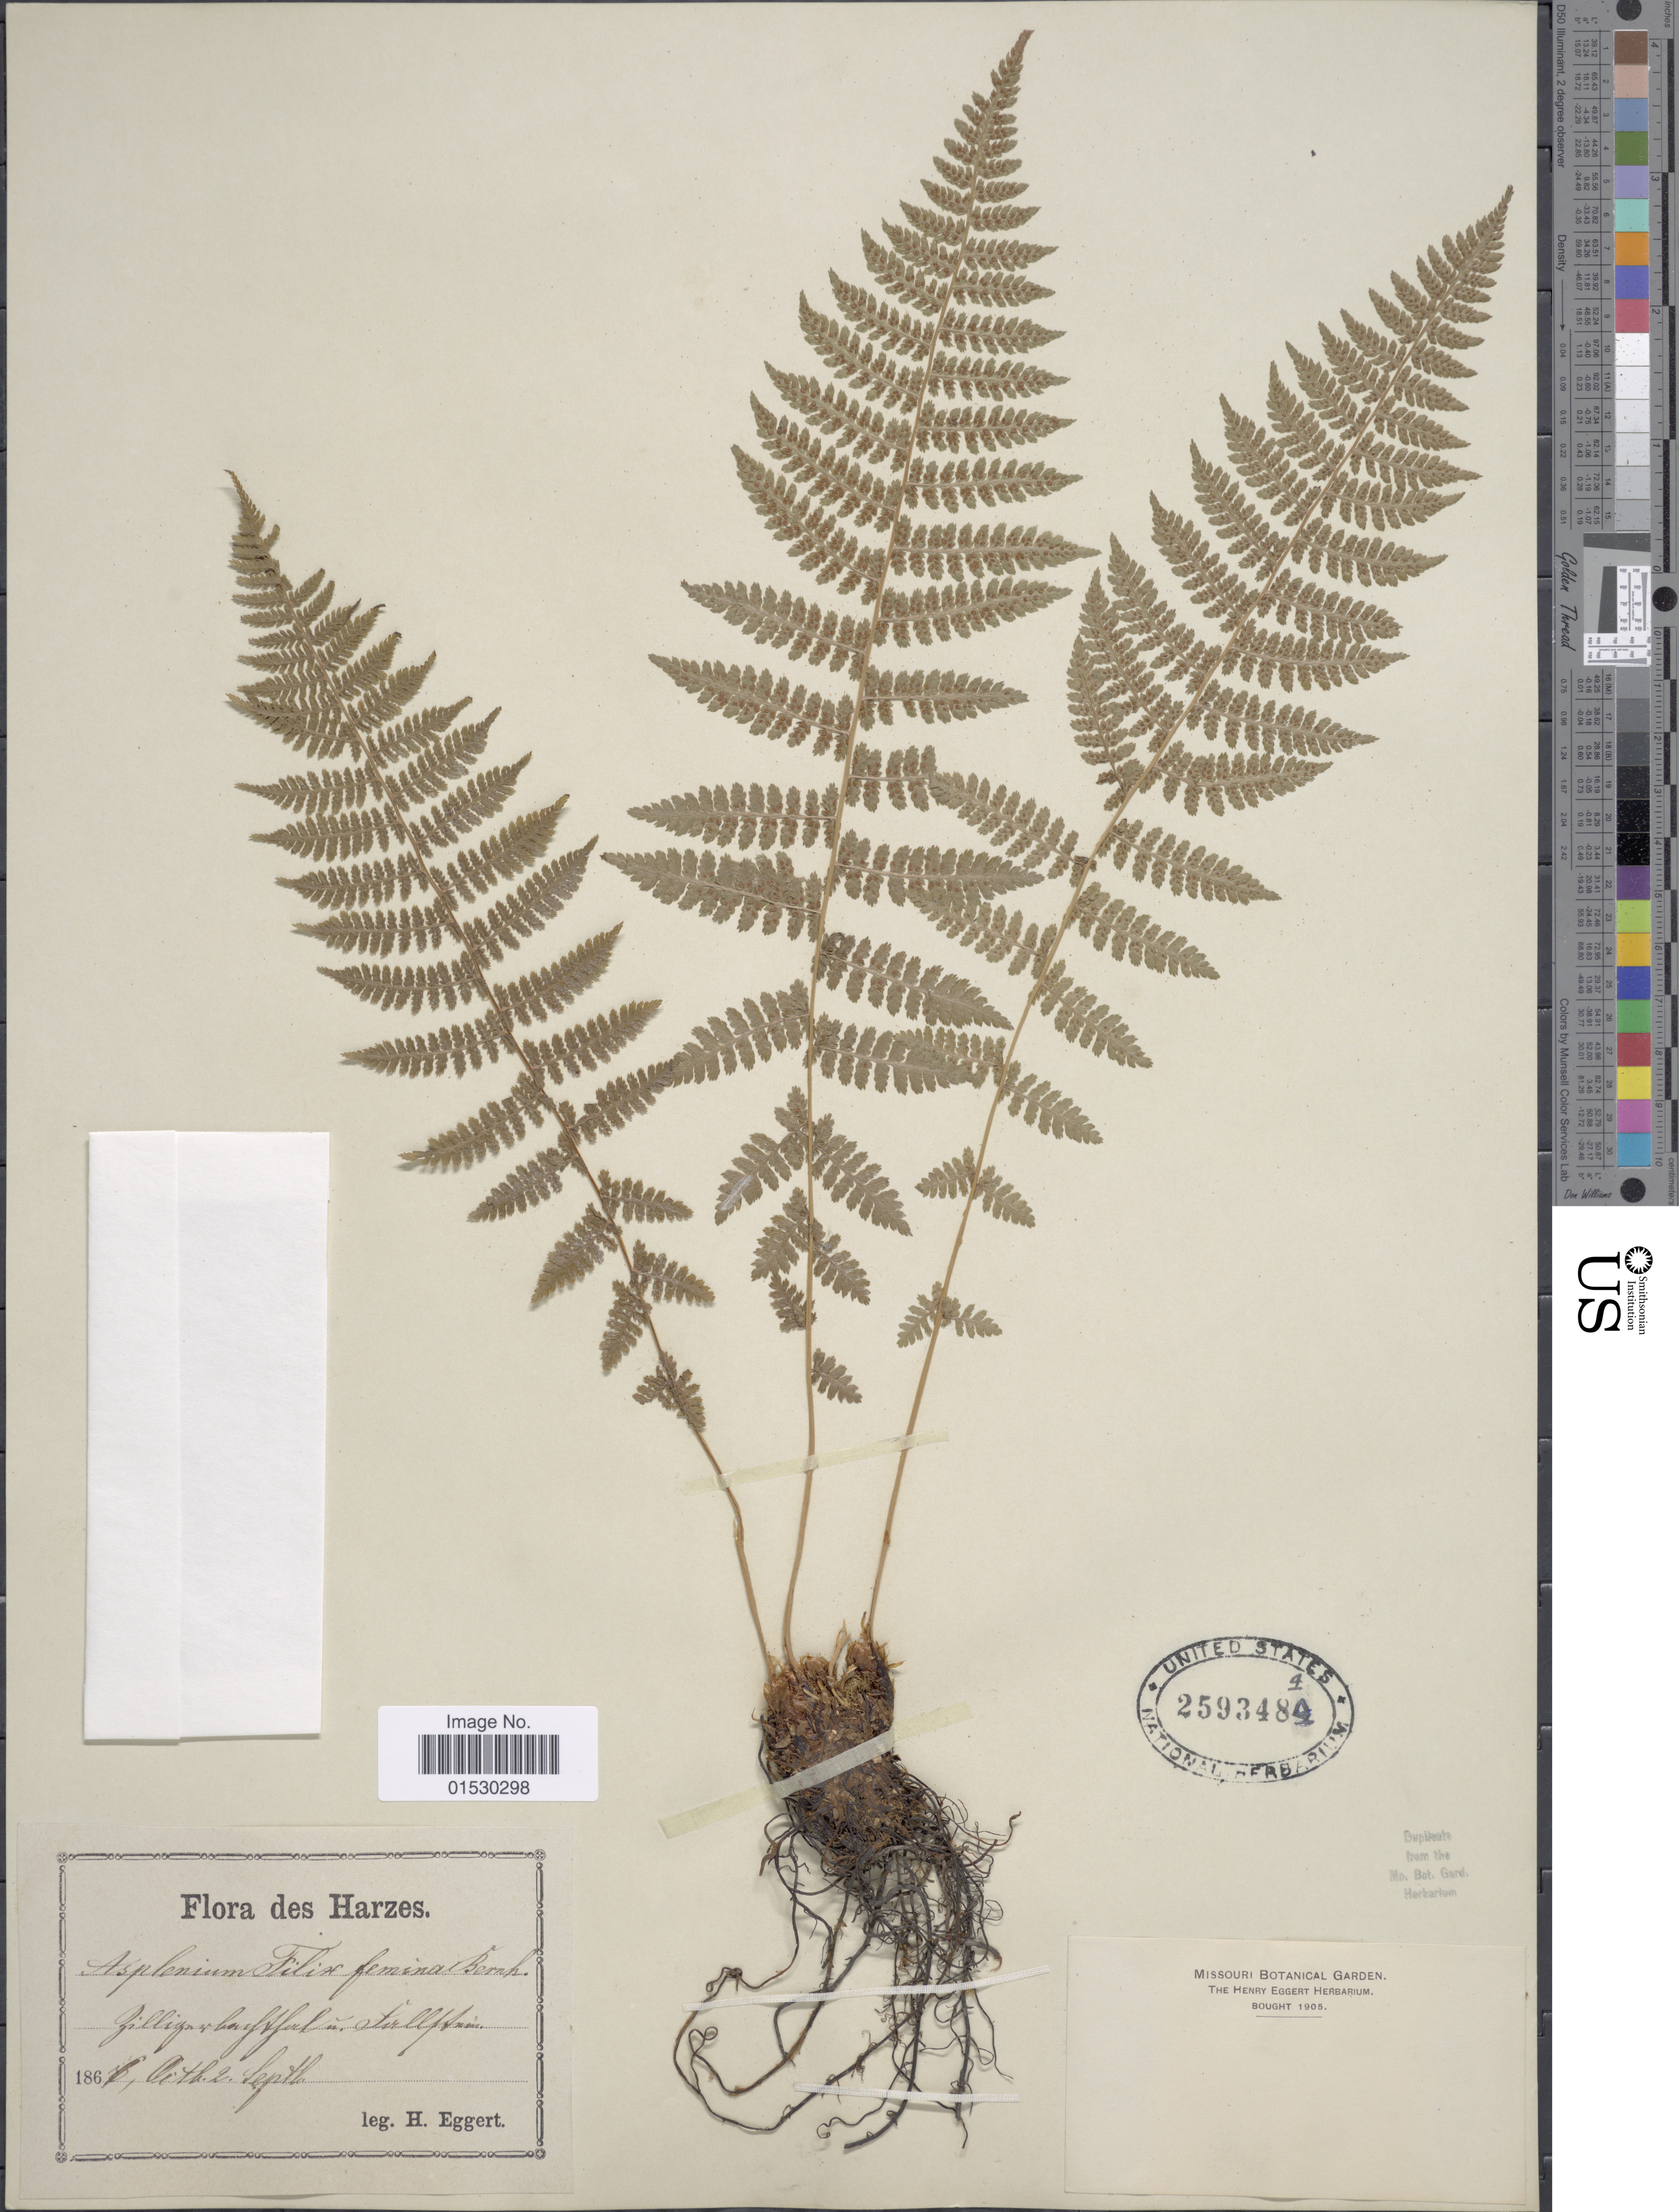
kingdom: Plantae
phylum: Tracheophyta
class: Polypodiopsida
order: Polypodiales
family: Athyriaceae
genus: Athyrium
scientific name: Athyrium filix-femina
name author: (L.) Roth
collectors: H. Eggert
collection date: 1861-09-02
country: Germany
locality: Harzes [illegible text]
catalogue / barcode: US 2593480